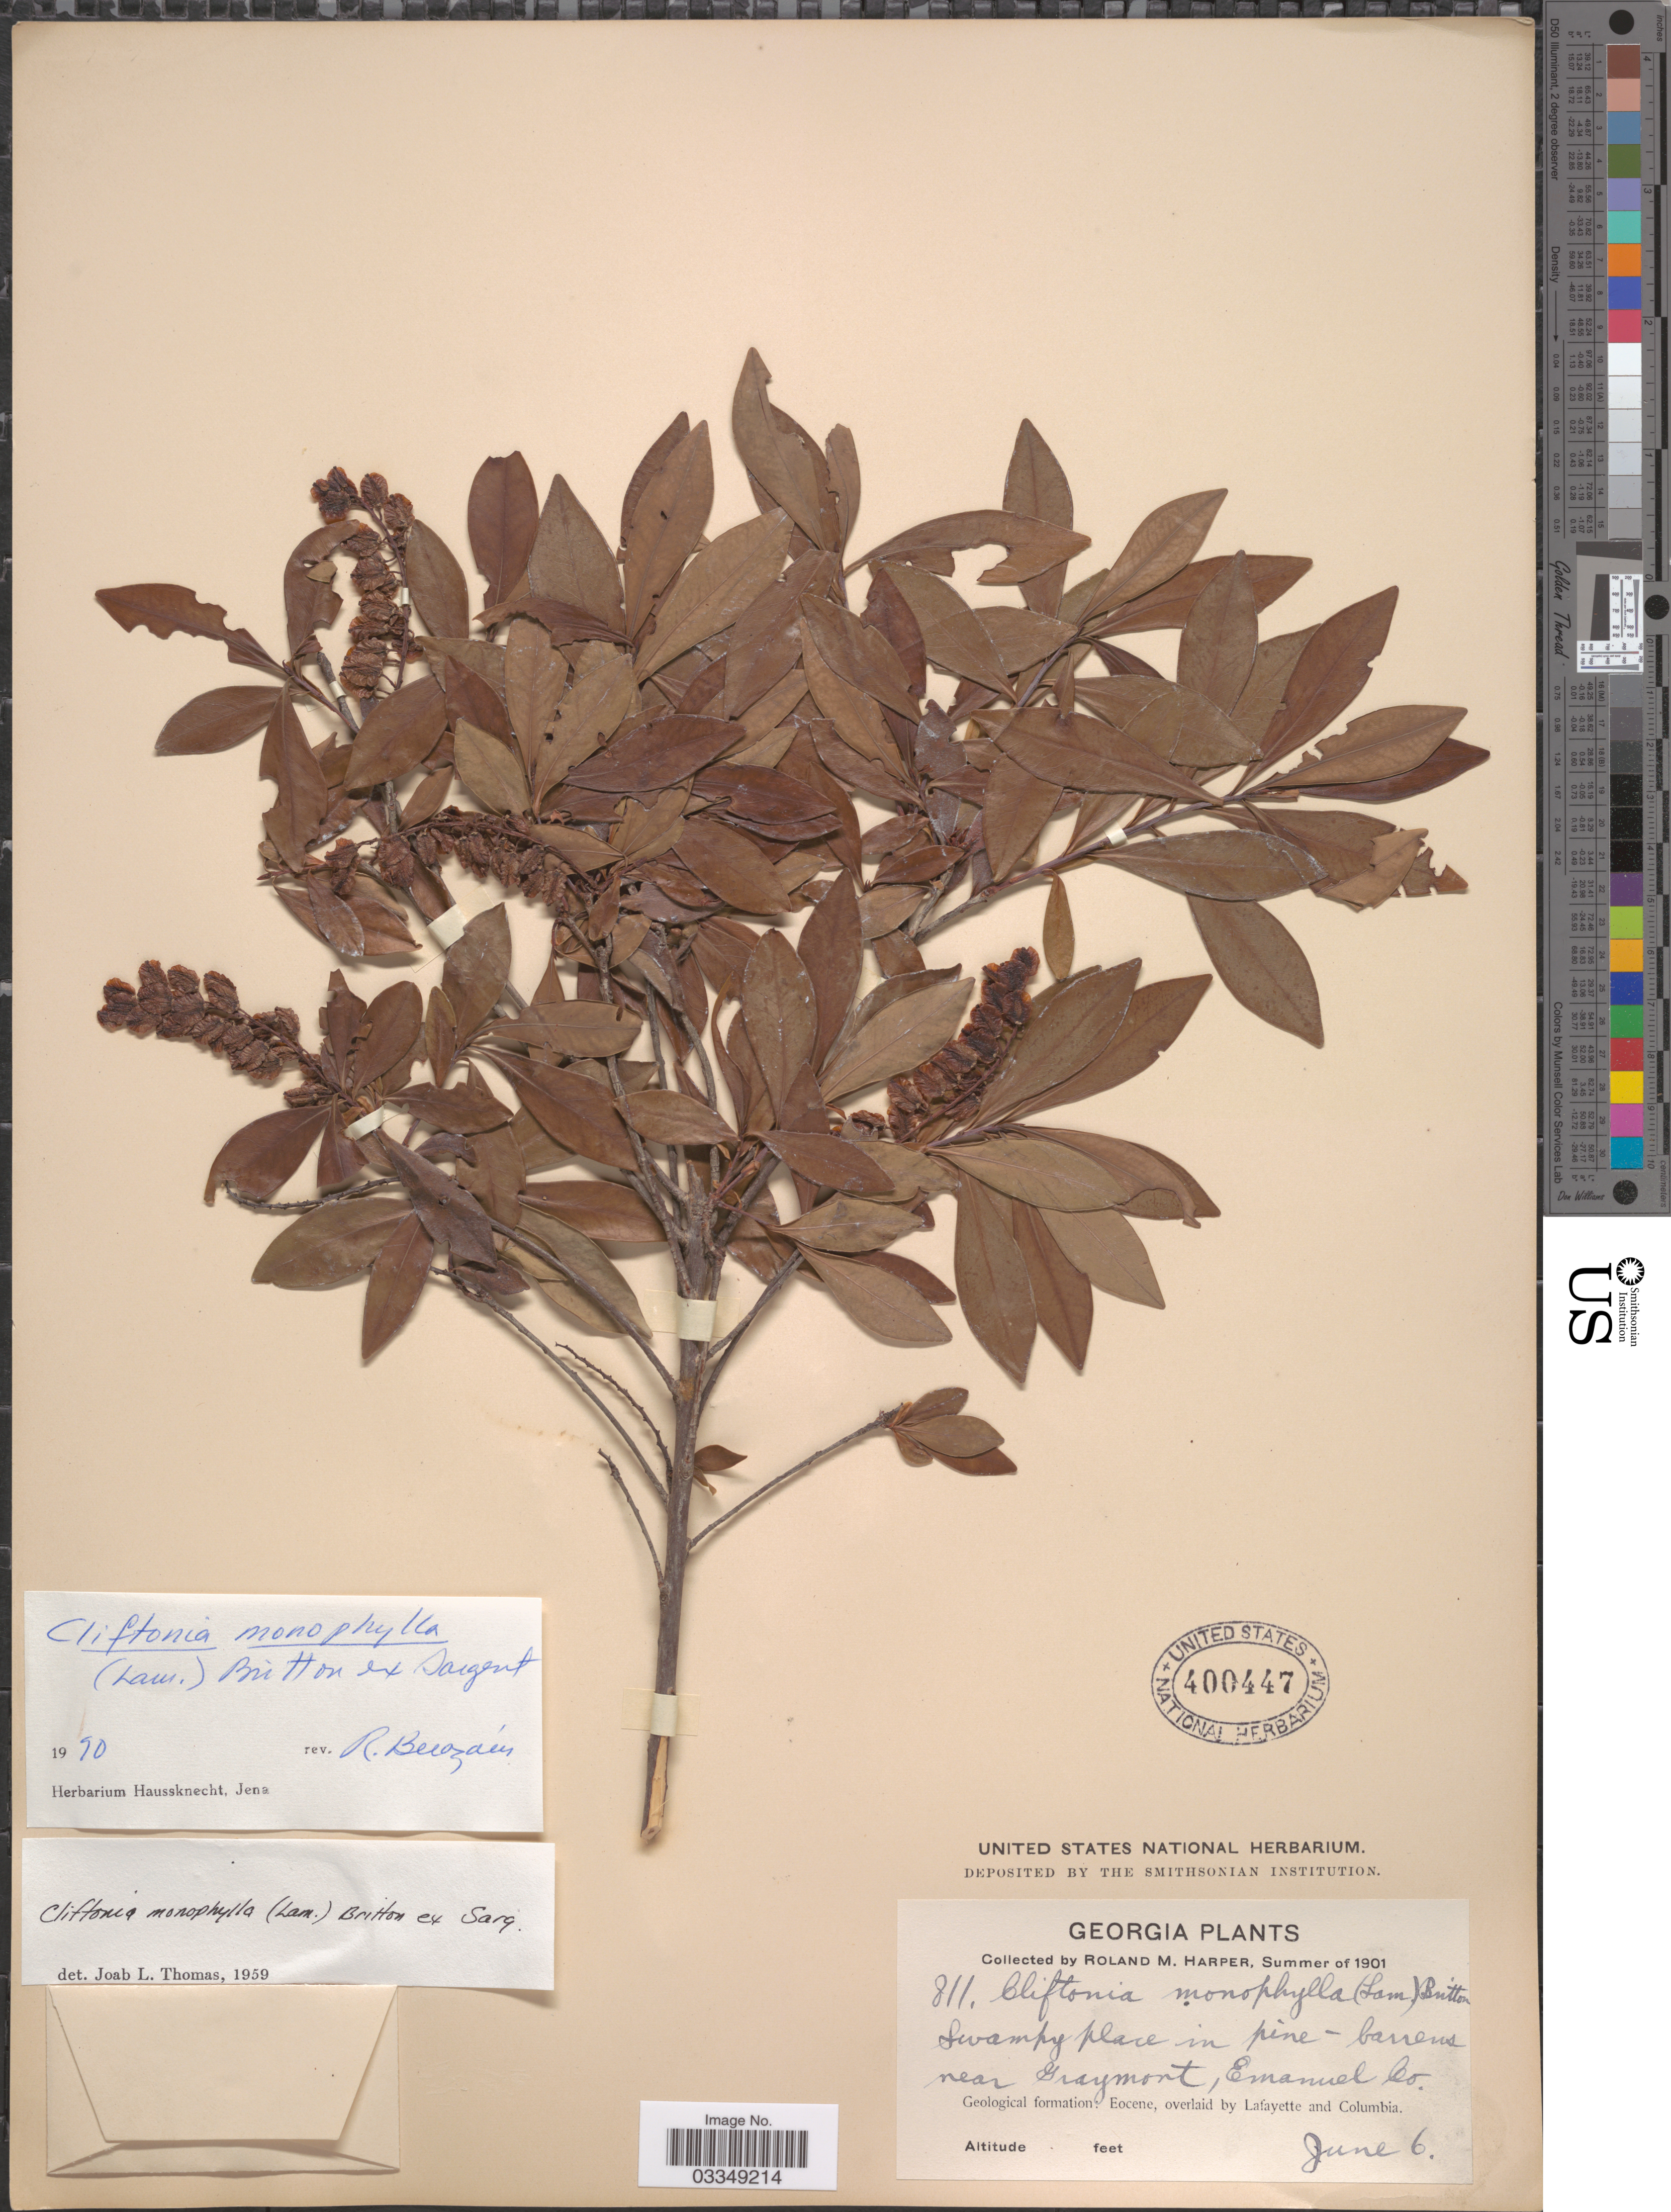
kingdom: Plantae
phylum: Tracheophyta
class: Magnoliopsida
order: Ericales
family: Cyrillaceae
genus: Cliftonia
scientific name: Cliftonia monophylla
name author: (Lam.) Britton ex Sarg.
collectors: R. M. Harper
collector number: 811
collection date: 1901-06-06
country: United States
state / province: Georgia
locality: Swampy place in pine-barrens near Graymont, Emanuel Co.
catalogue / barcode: US 400447